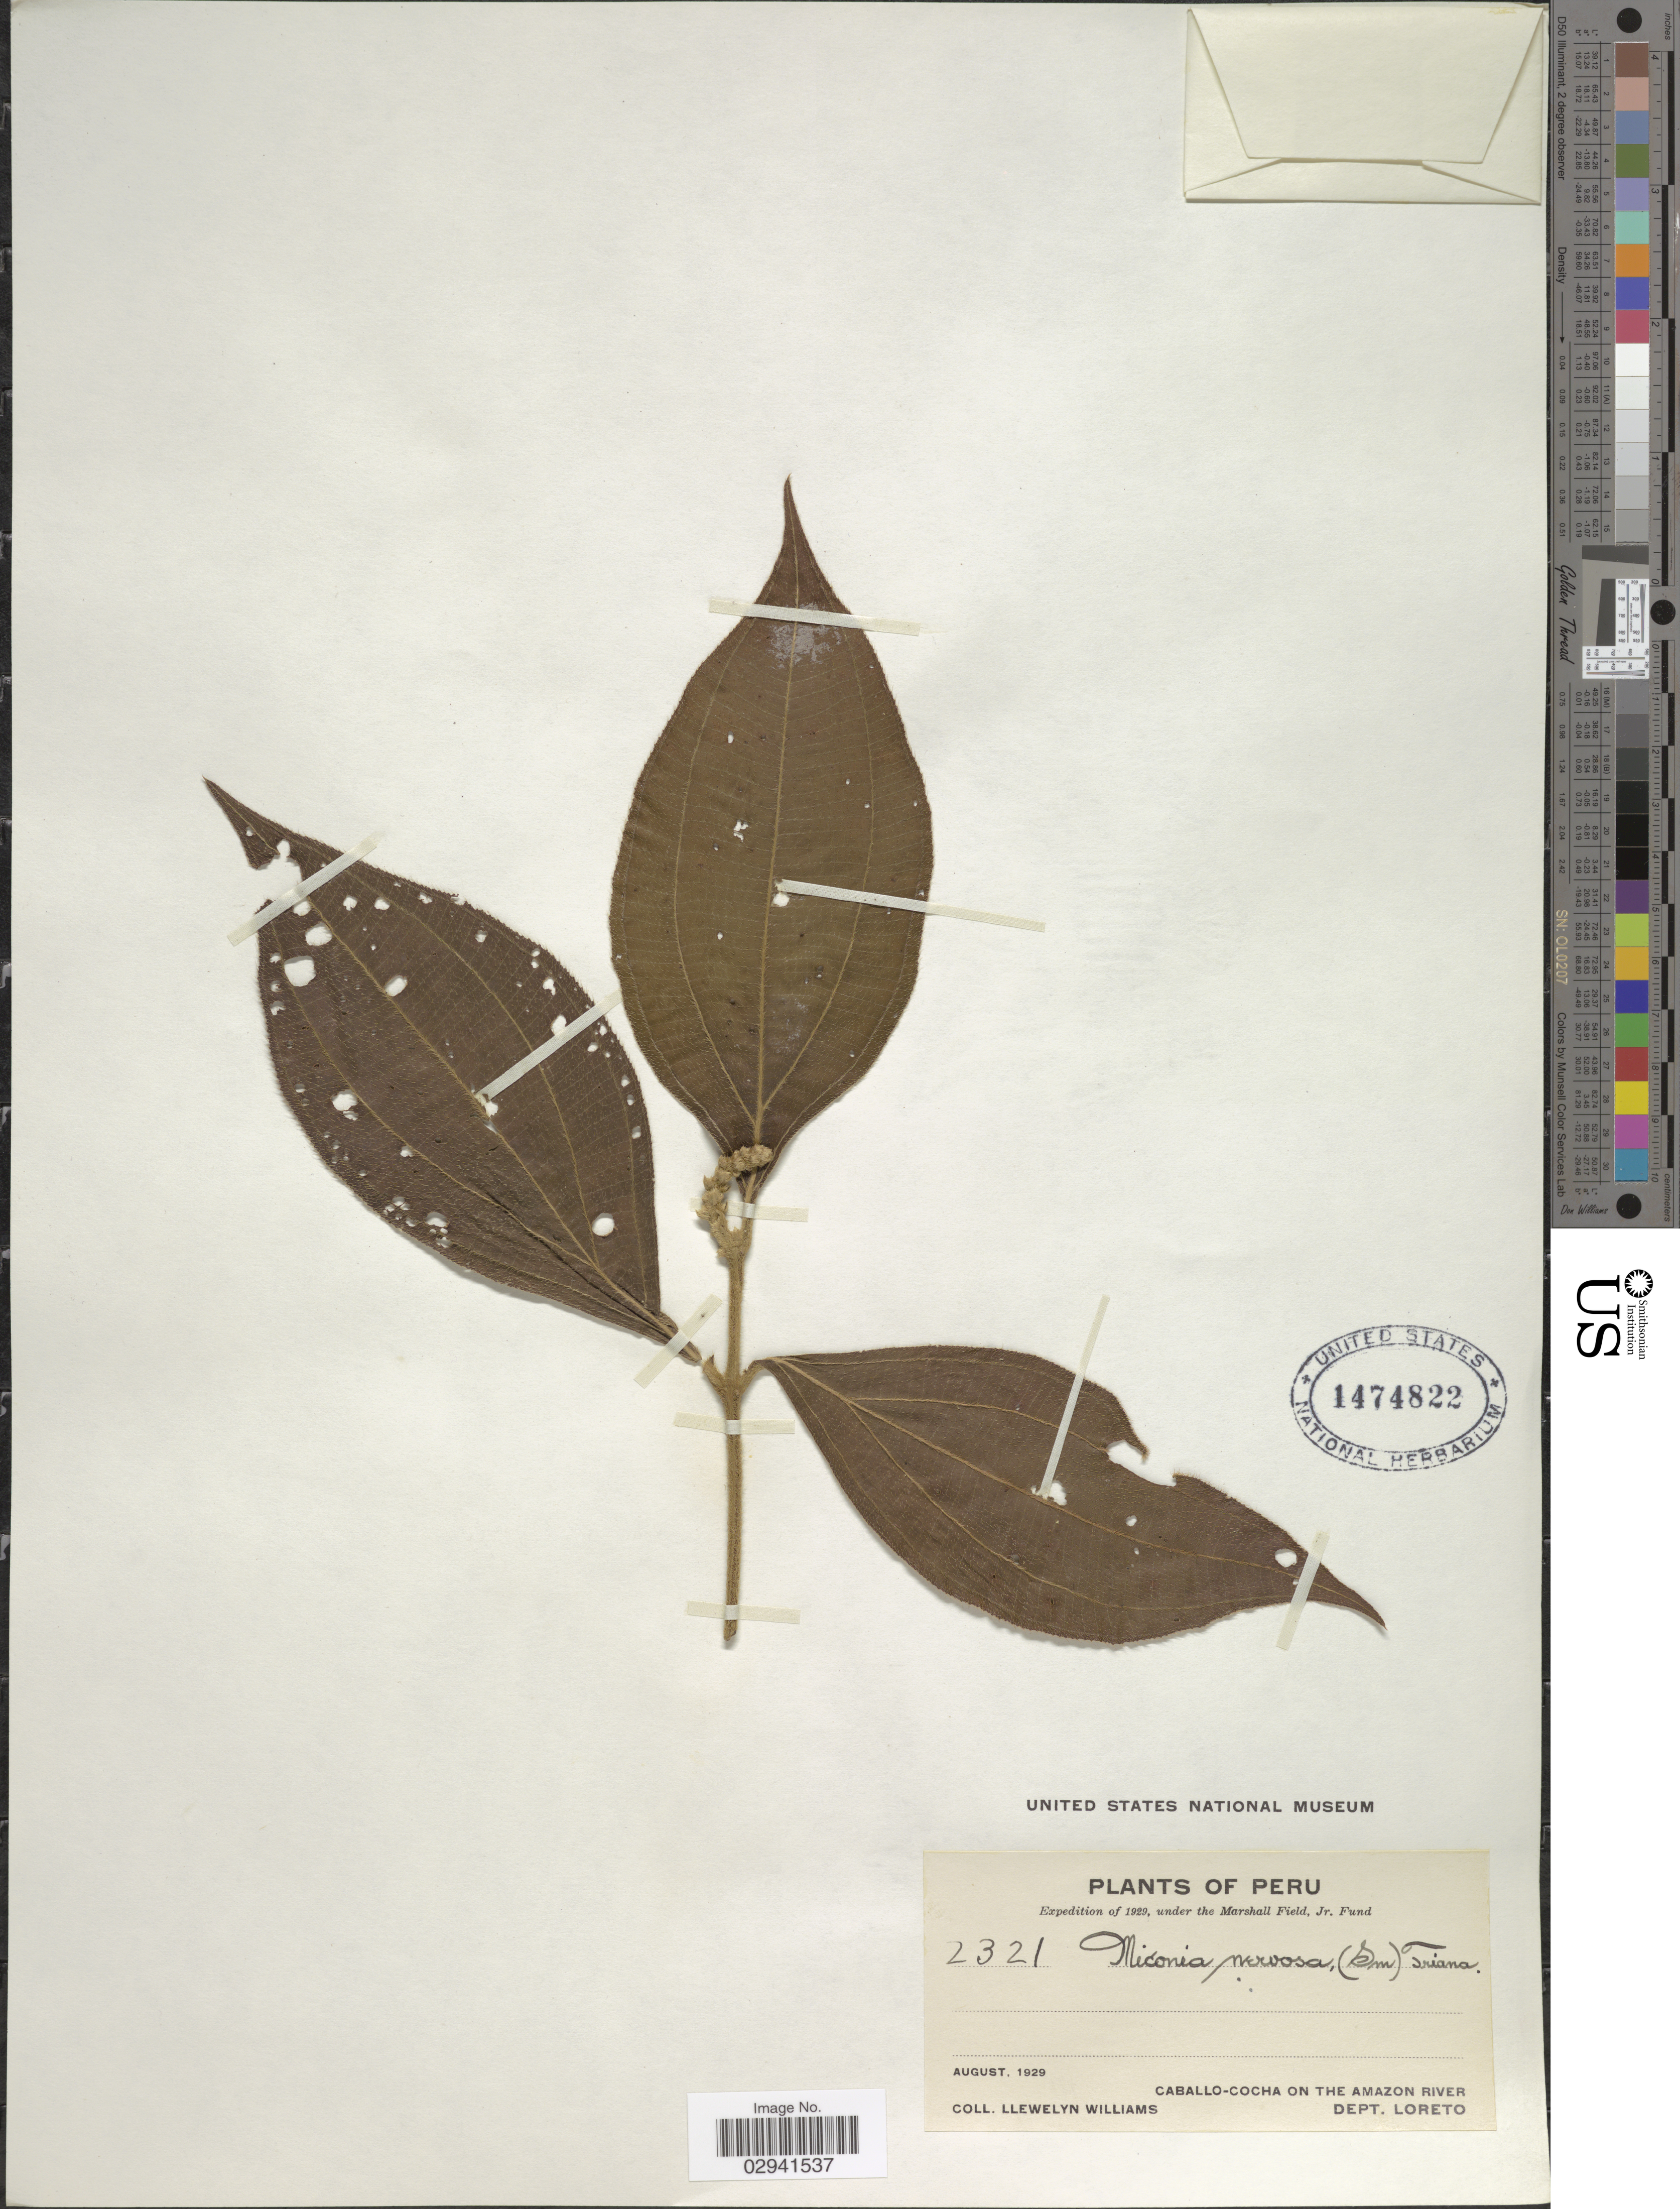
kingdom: Plantae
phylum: Tracheophyta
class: Magnoliopsida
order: Myrtales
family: Melastomataceae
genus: Miconia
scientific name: Miconia nervosa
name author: (Sm.) Triana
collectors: Ll. Williams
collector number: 2321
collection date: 1929-08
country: Peru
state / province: Loreto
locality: Caballo-Cocha on the Amazon River. Dept. Loreto.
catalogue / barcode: US 1474822